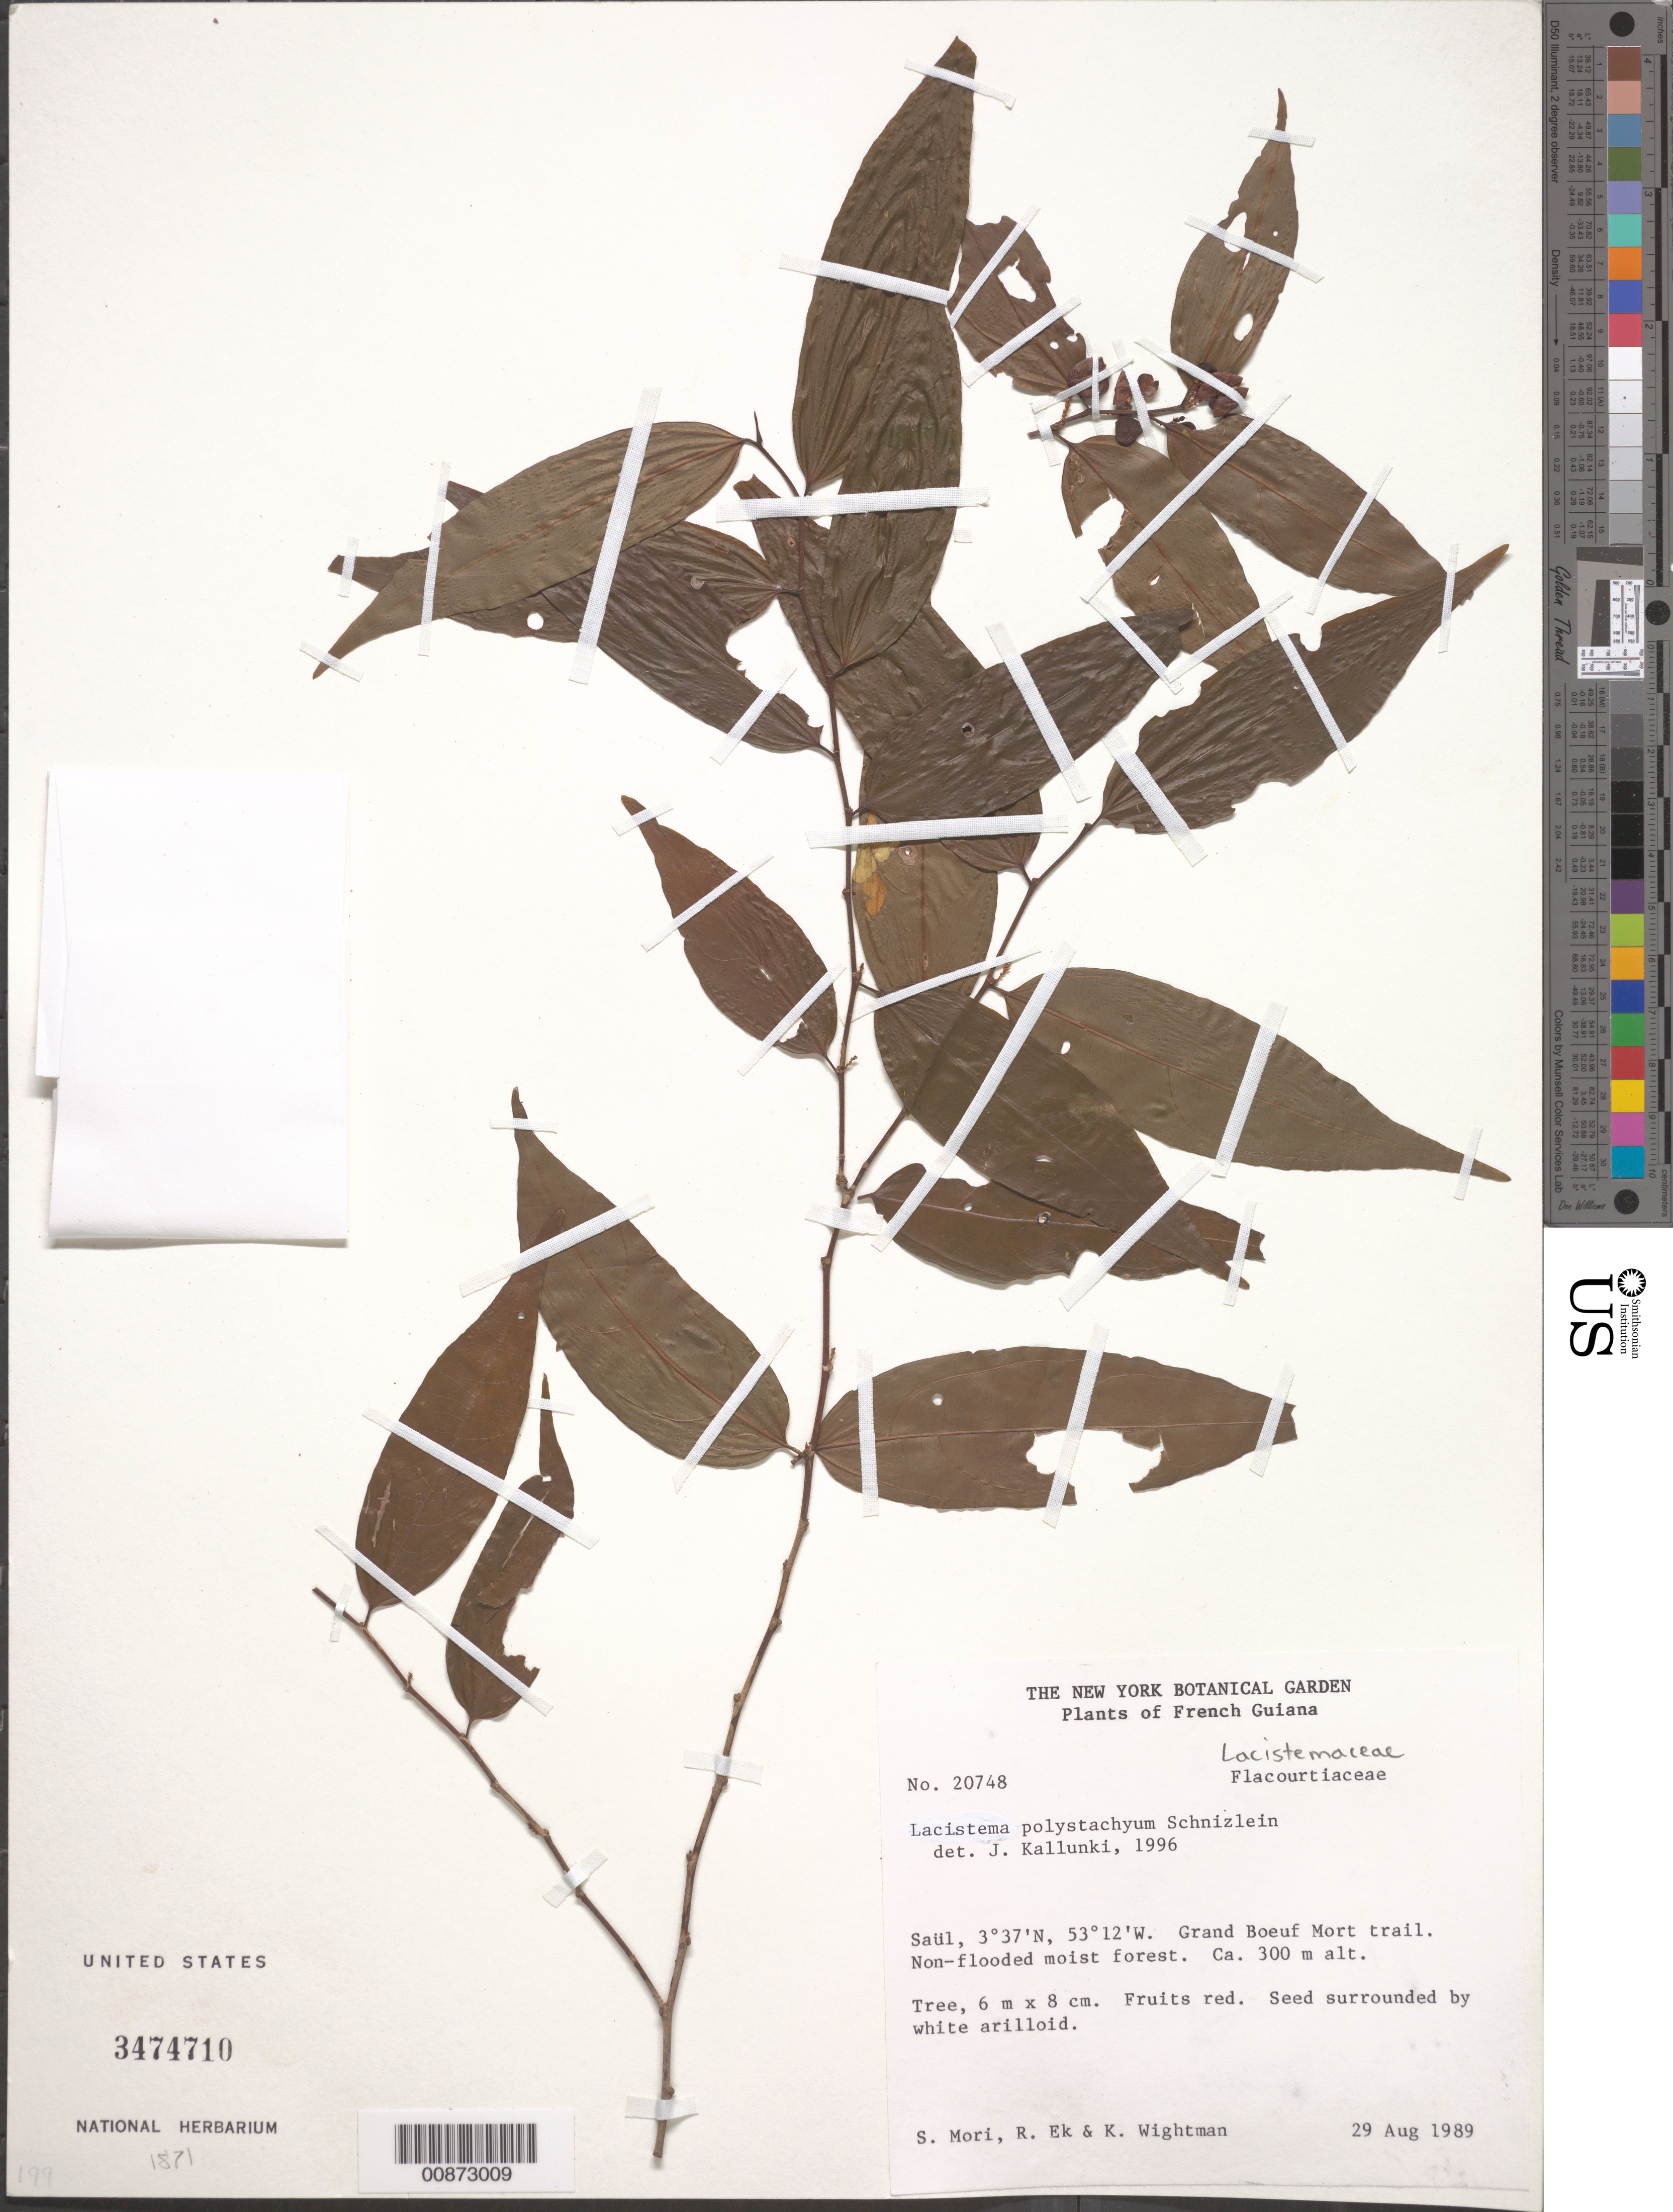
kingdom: Plantae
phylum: Tracheophyta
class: Magnoliopsida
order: Malpighiales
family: Lacistemataceae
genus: Lacistema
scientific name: Lacistema polystachyum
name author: Schnizl.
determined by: Kallunki, Jacquelyn A.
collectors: S. Mori, R. C. Ek & K. Wightman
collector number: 20748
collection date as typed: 29-Aug-89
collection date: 1989-08-29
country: French Guiana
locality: Saül, Grand Boeuf Mort Trail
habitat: Non-flooded moist forest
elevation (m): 300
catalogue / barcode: US 3474710